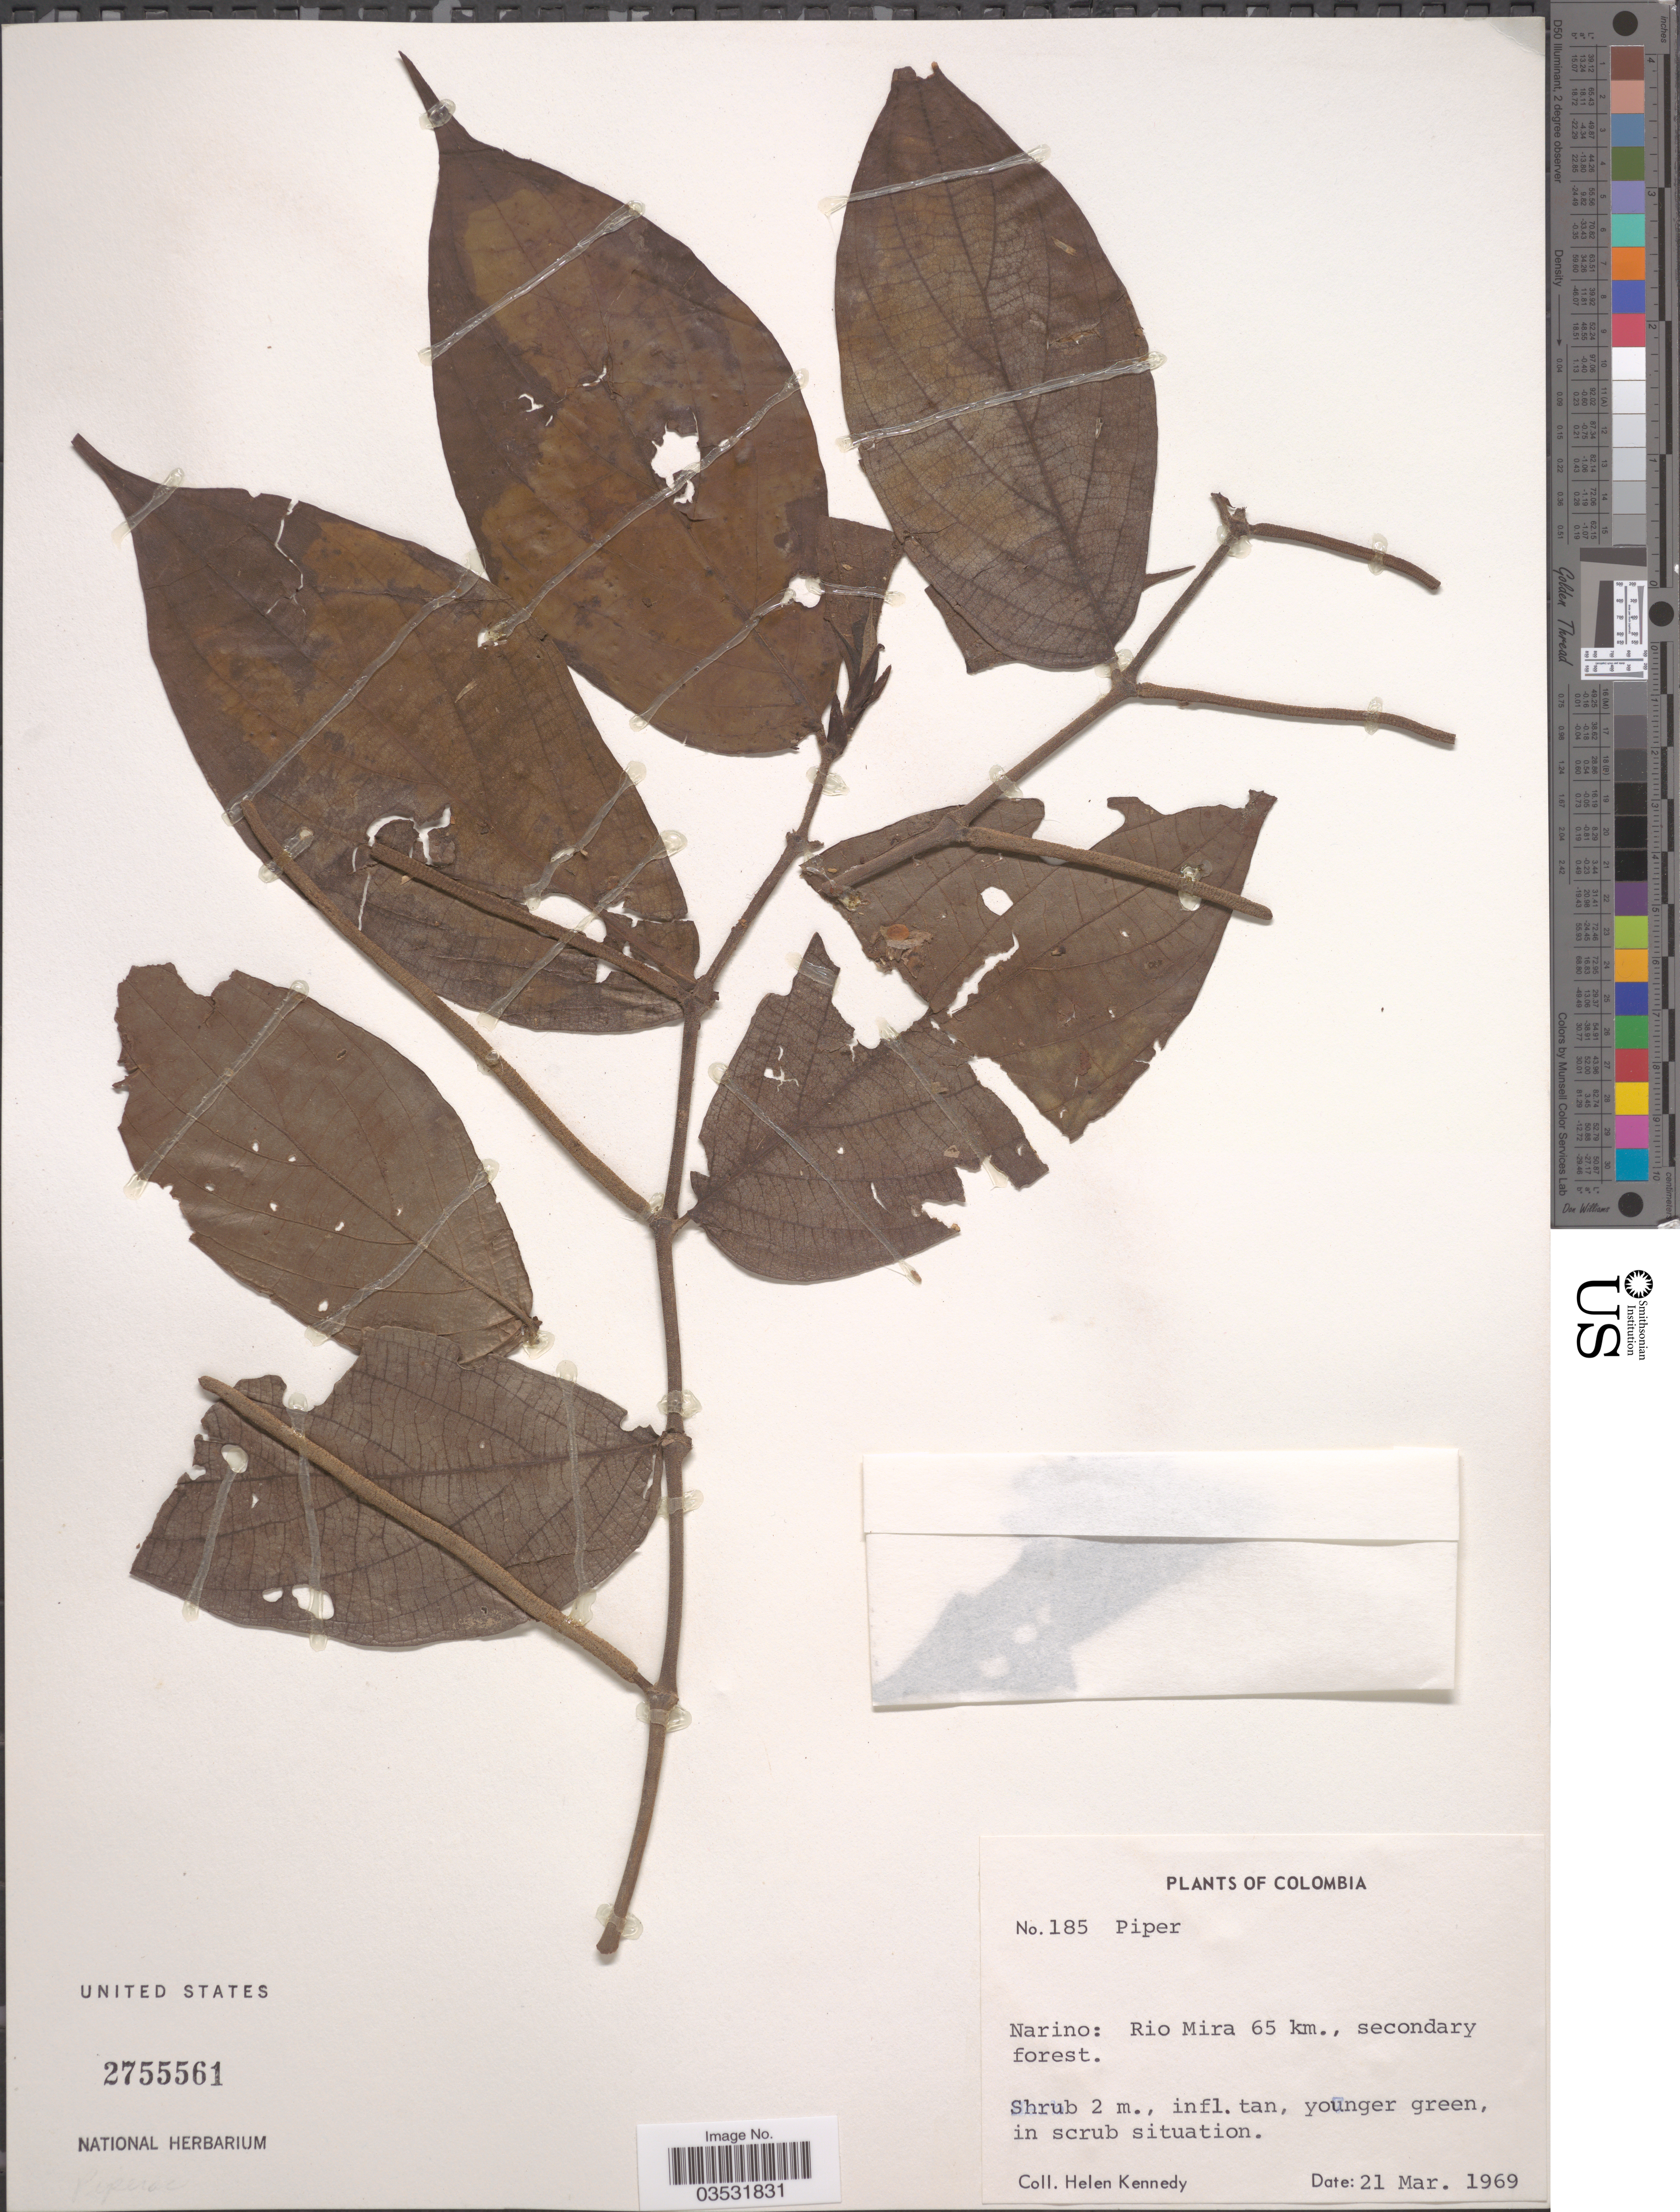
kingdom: Plantae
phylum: Tracheophyta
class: Magnoliopsida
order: Piperales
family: Piperaceae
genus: Piper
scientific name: Piper sp.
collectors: H. Kennedy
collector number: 185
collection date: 1969-03-21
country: Colombia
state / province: Nariño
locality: Rio Mira 65 km.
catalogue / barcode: US 2755561